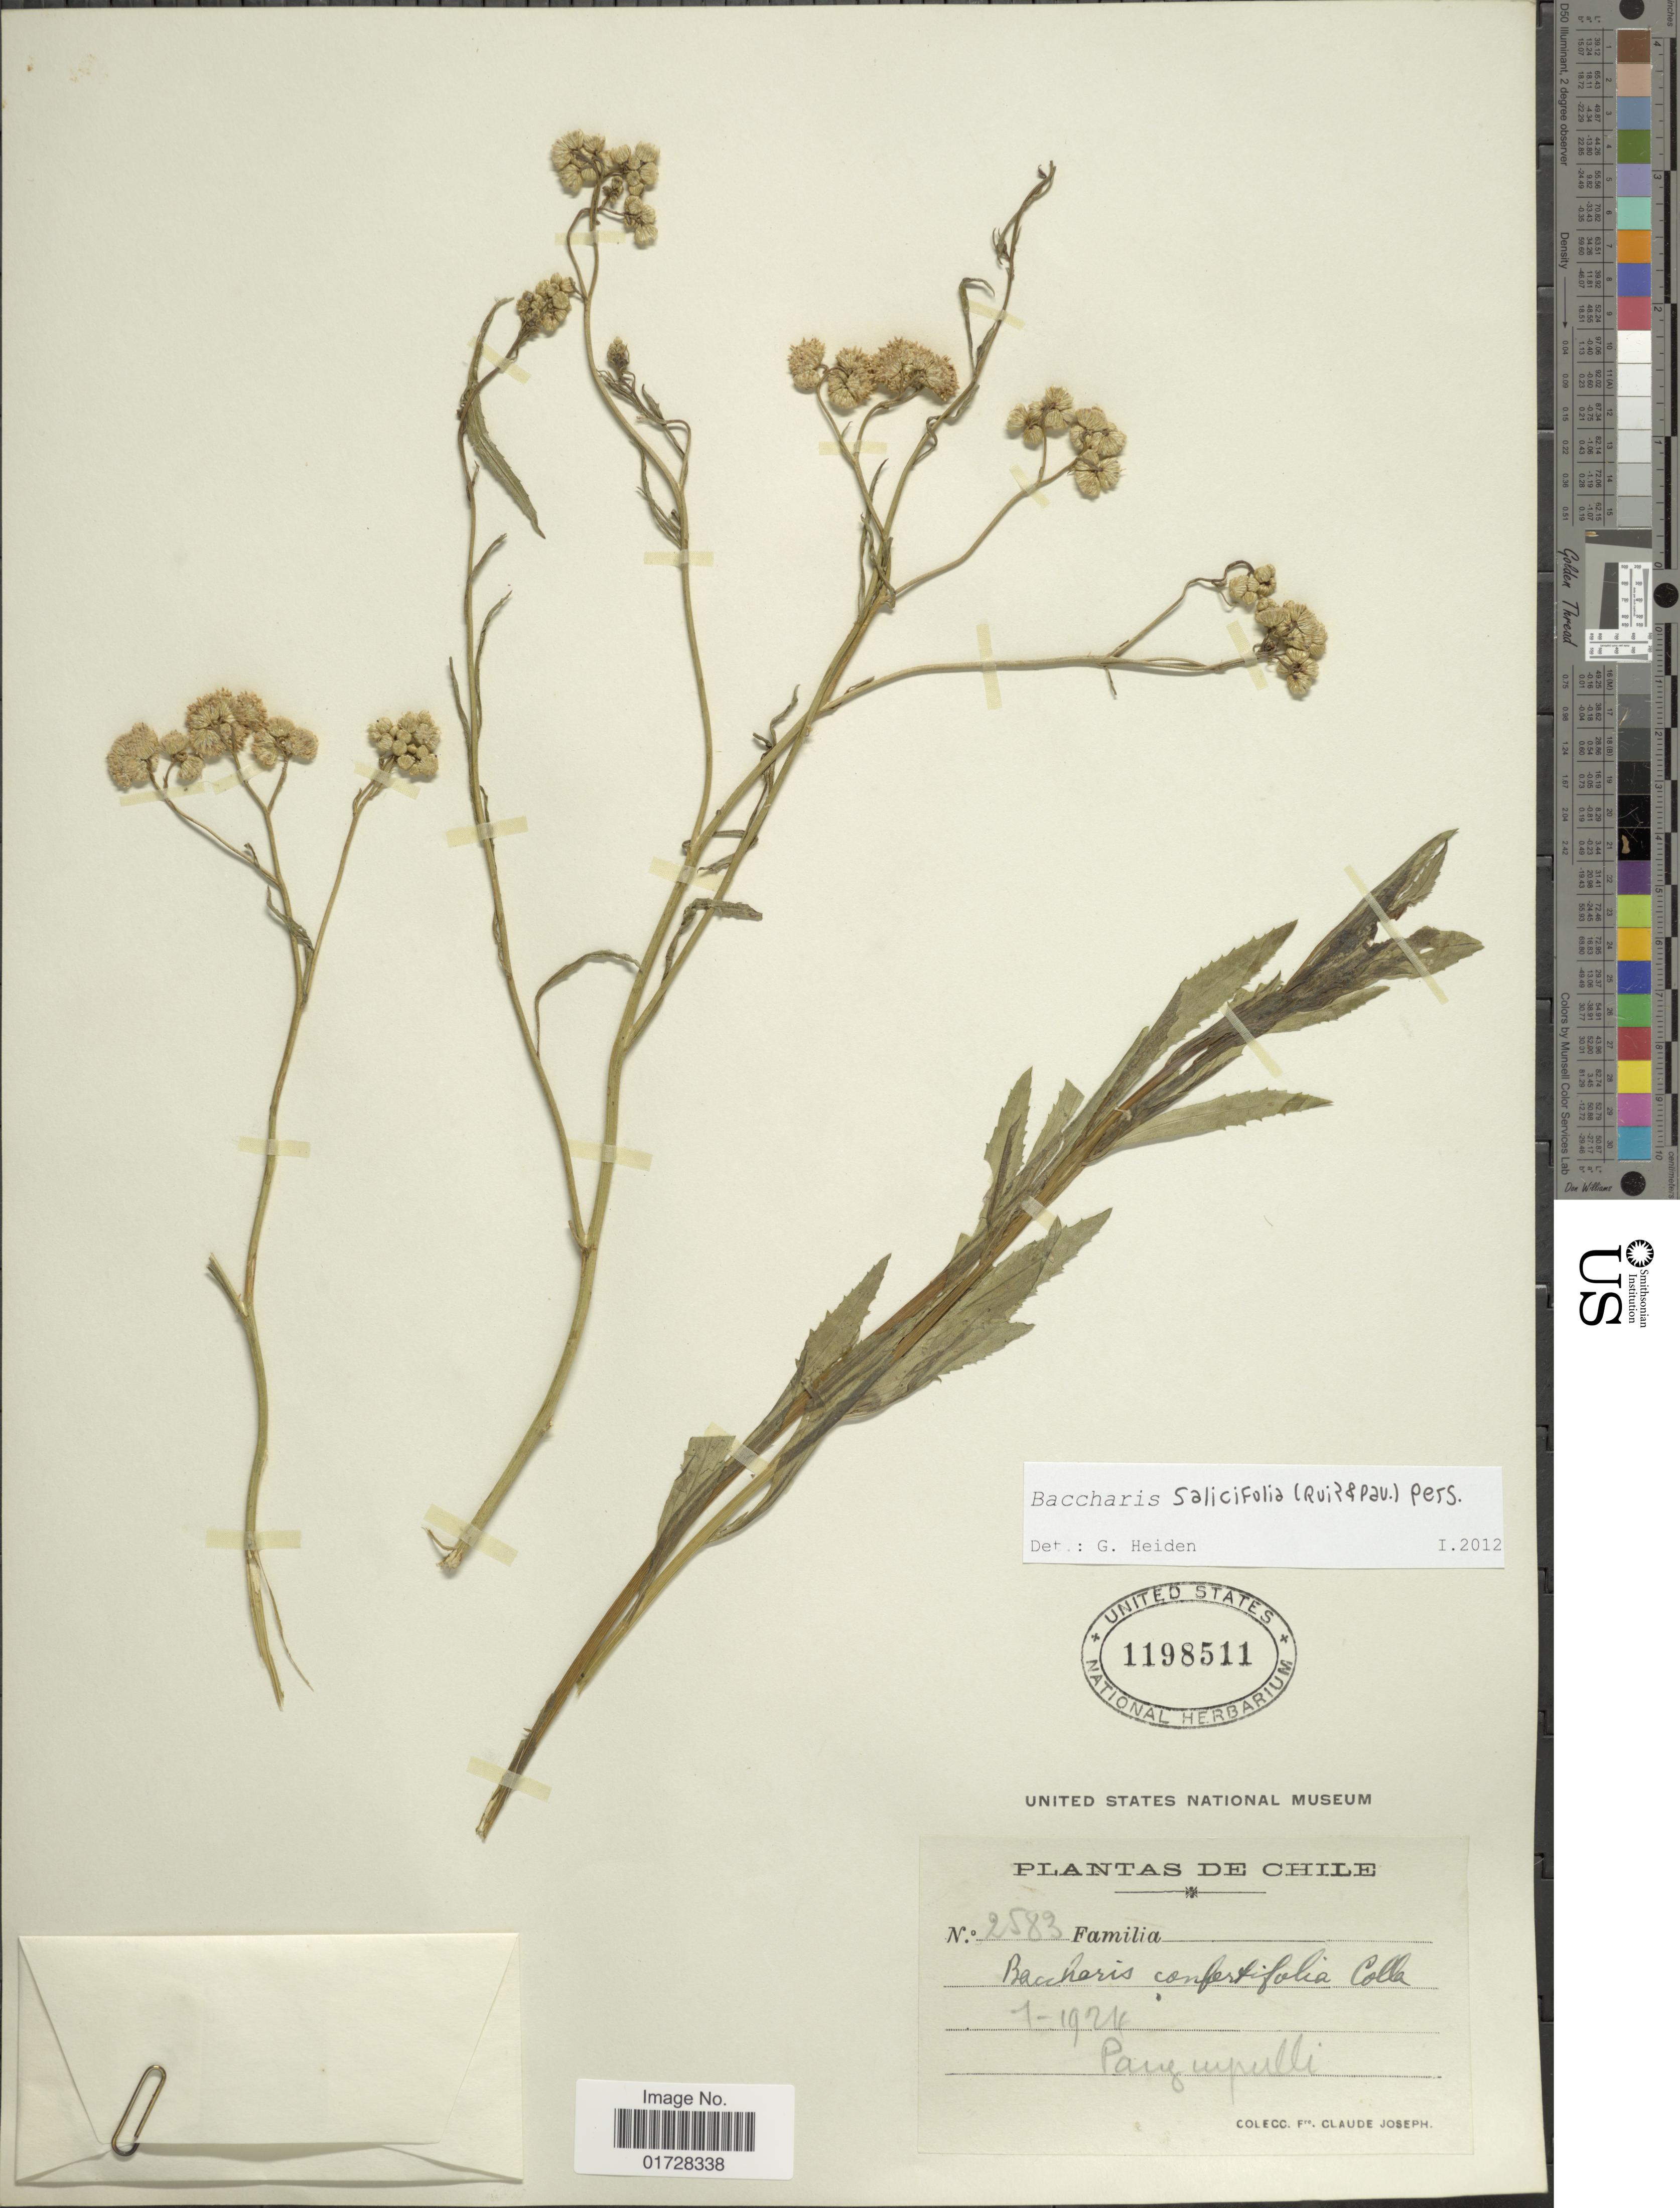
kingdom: Plantae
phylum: Tracheophyta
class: Magnoliopsida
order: Asterales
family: Asteraceae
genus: Baccharis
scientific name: Baccharis salicifolia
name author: (Ruiz & Pav.) Pers.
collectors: Bro. Claude-Joseph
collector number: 2583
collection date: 1924-01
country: Chile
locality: Panguipulli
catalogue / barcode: US 1198511